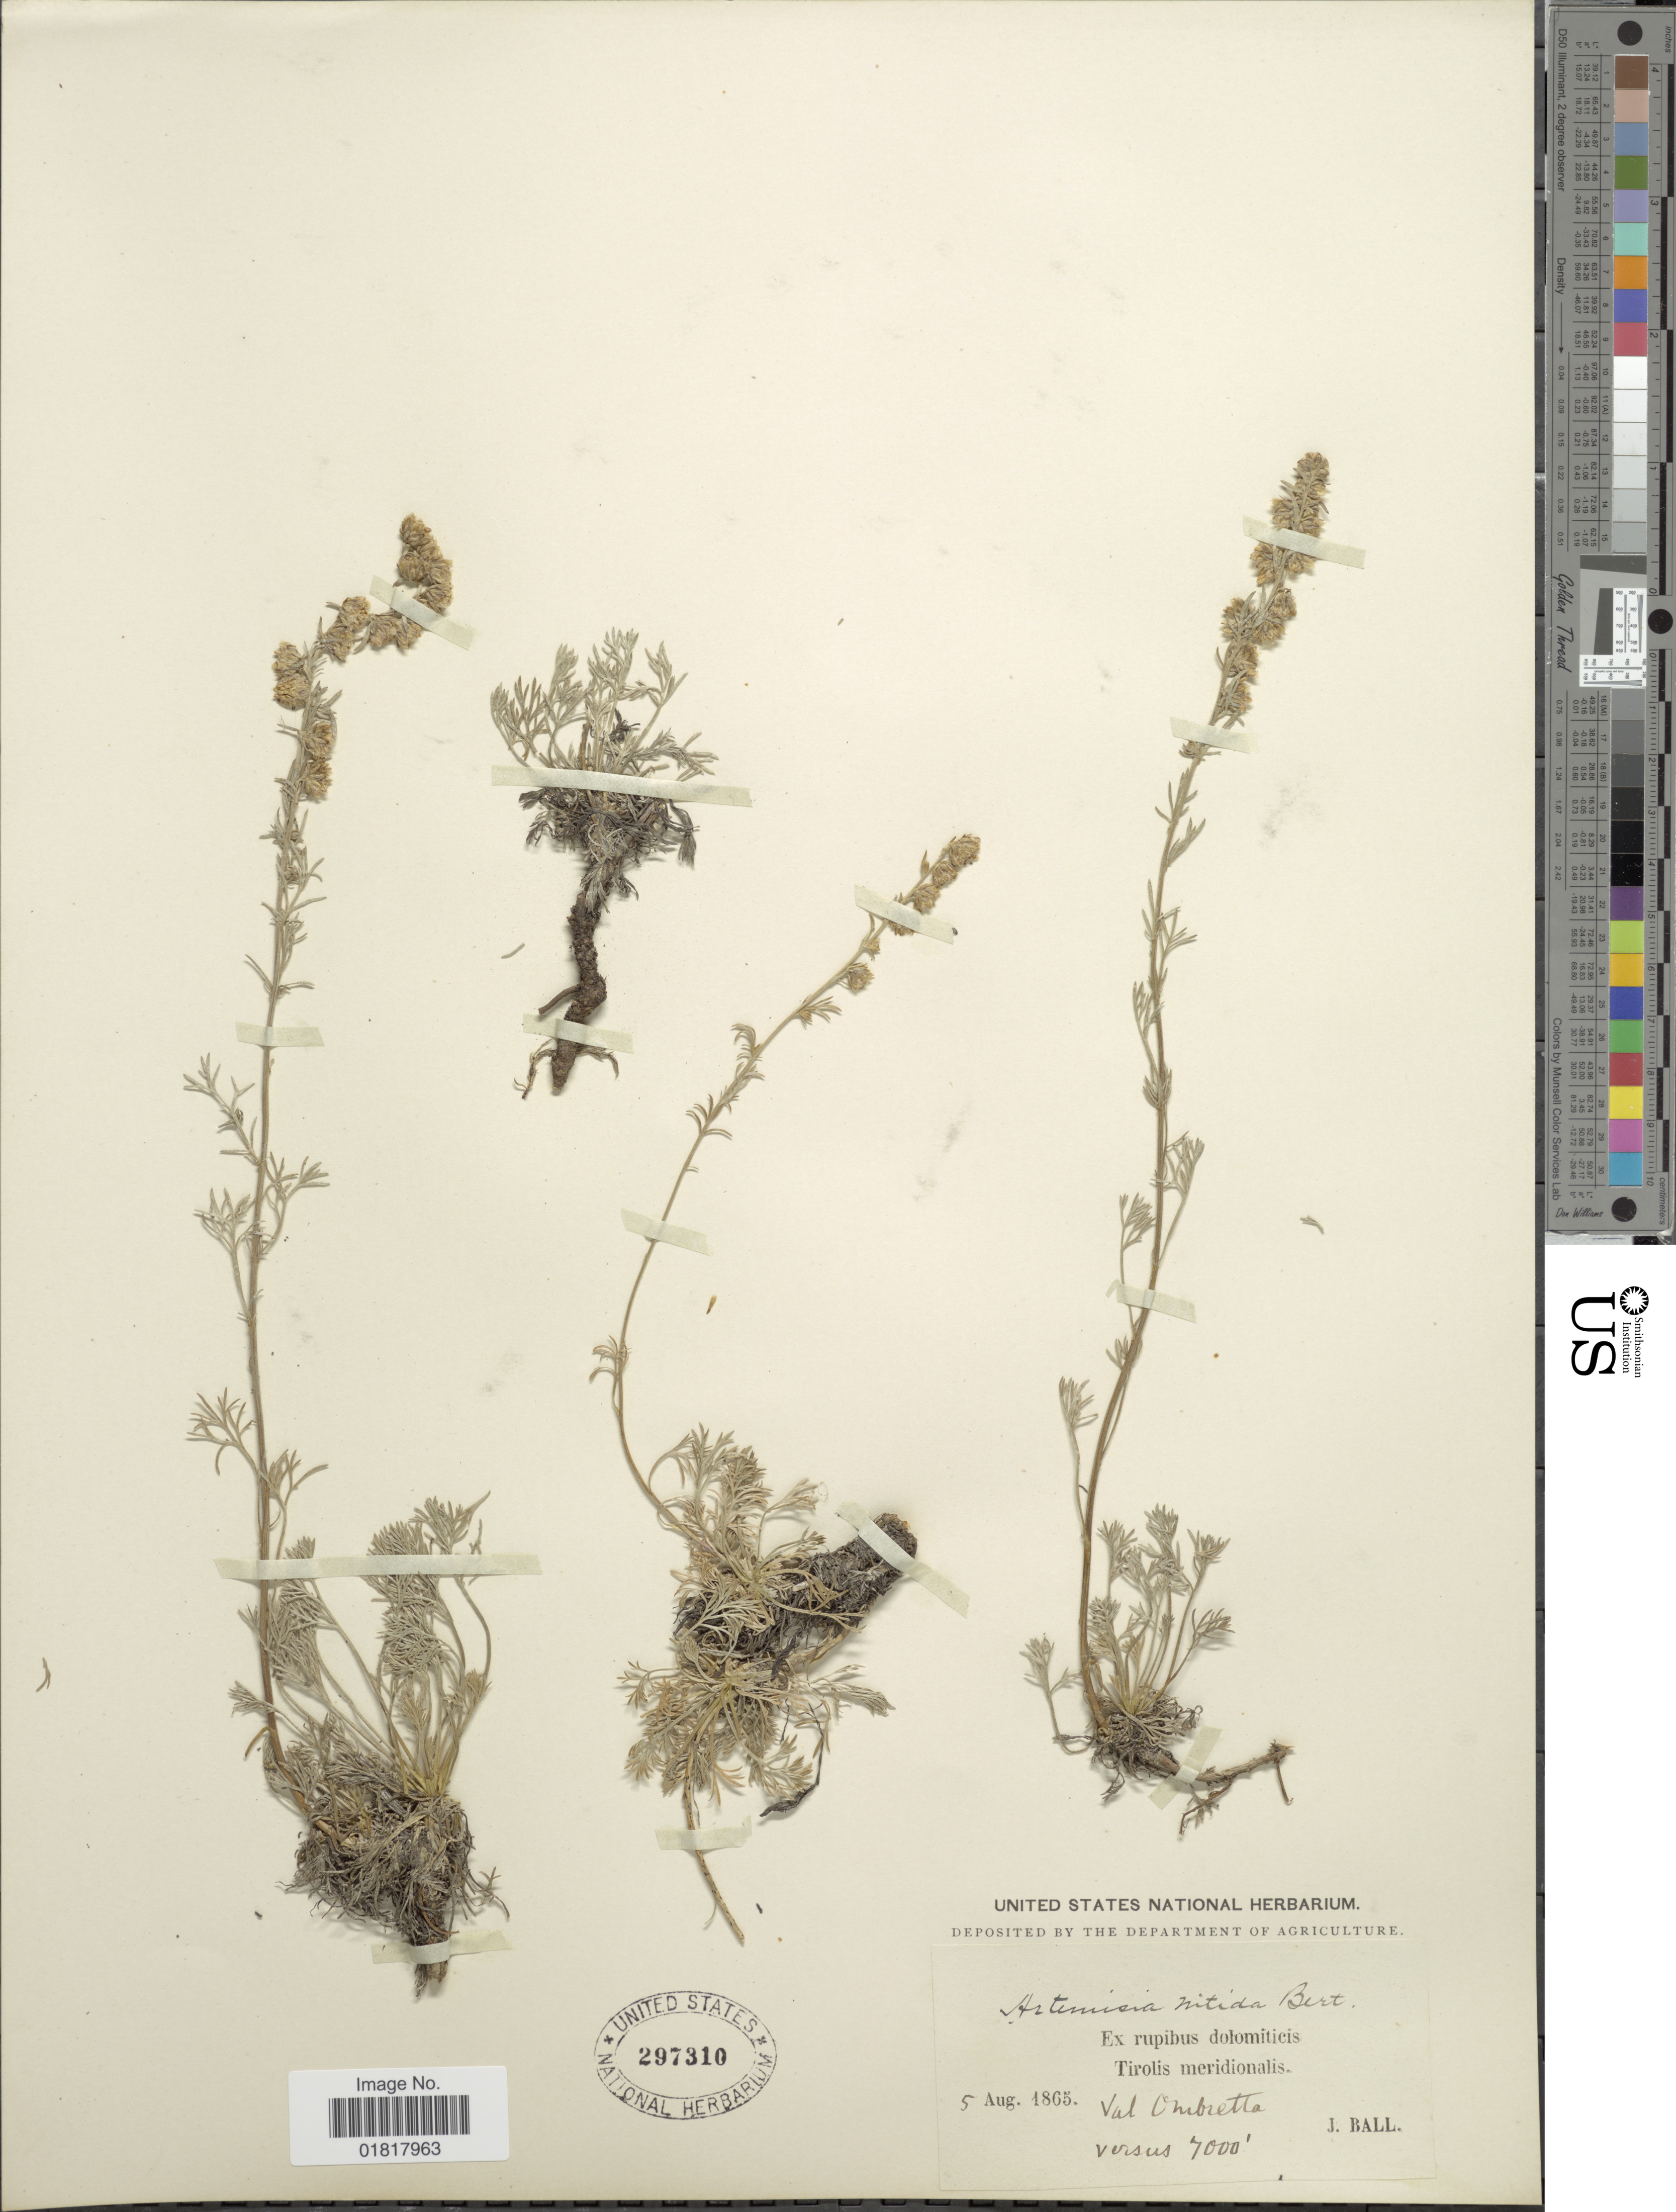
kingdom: Plantae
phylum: Tracheophyta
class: Magnoliopsida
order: Asterales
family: Asteraceae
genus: Artemisia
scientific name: Artemisia nitida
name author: Bertol.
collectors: J. Ball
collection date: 1865-08-05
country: Austria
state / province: Tirol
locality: Tirolis meridionalis, Val Ombretta versus [unsure placement]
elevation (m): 2134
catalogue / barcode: US 297310